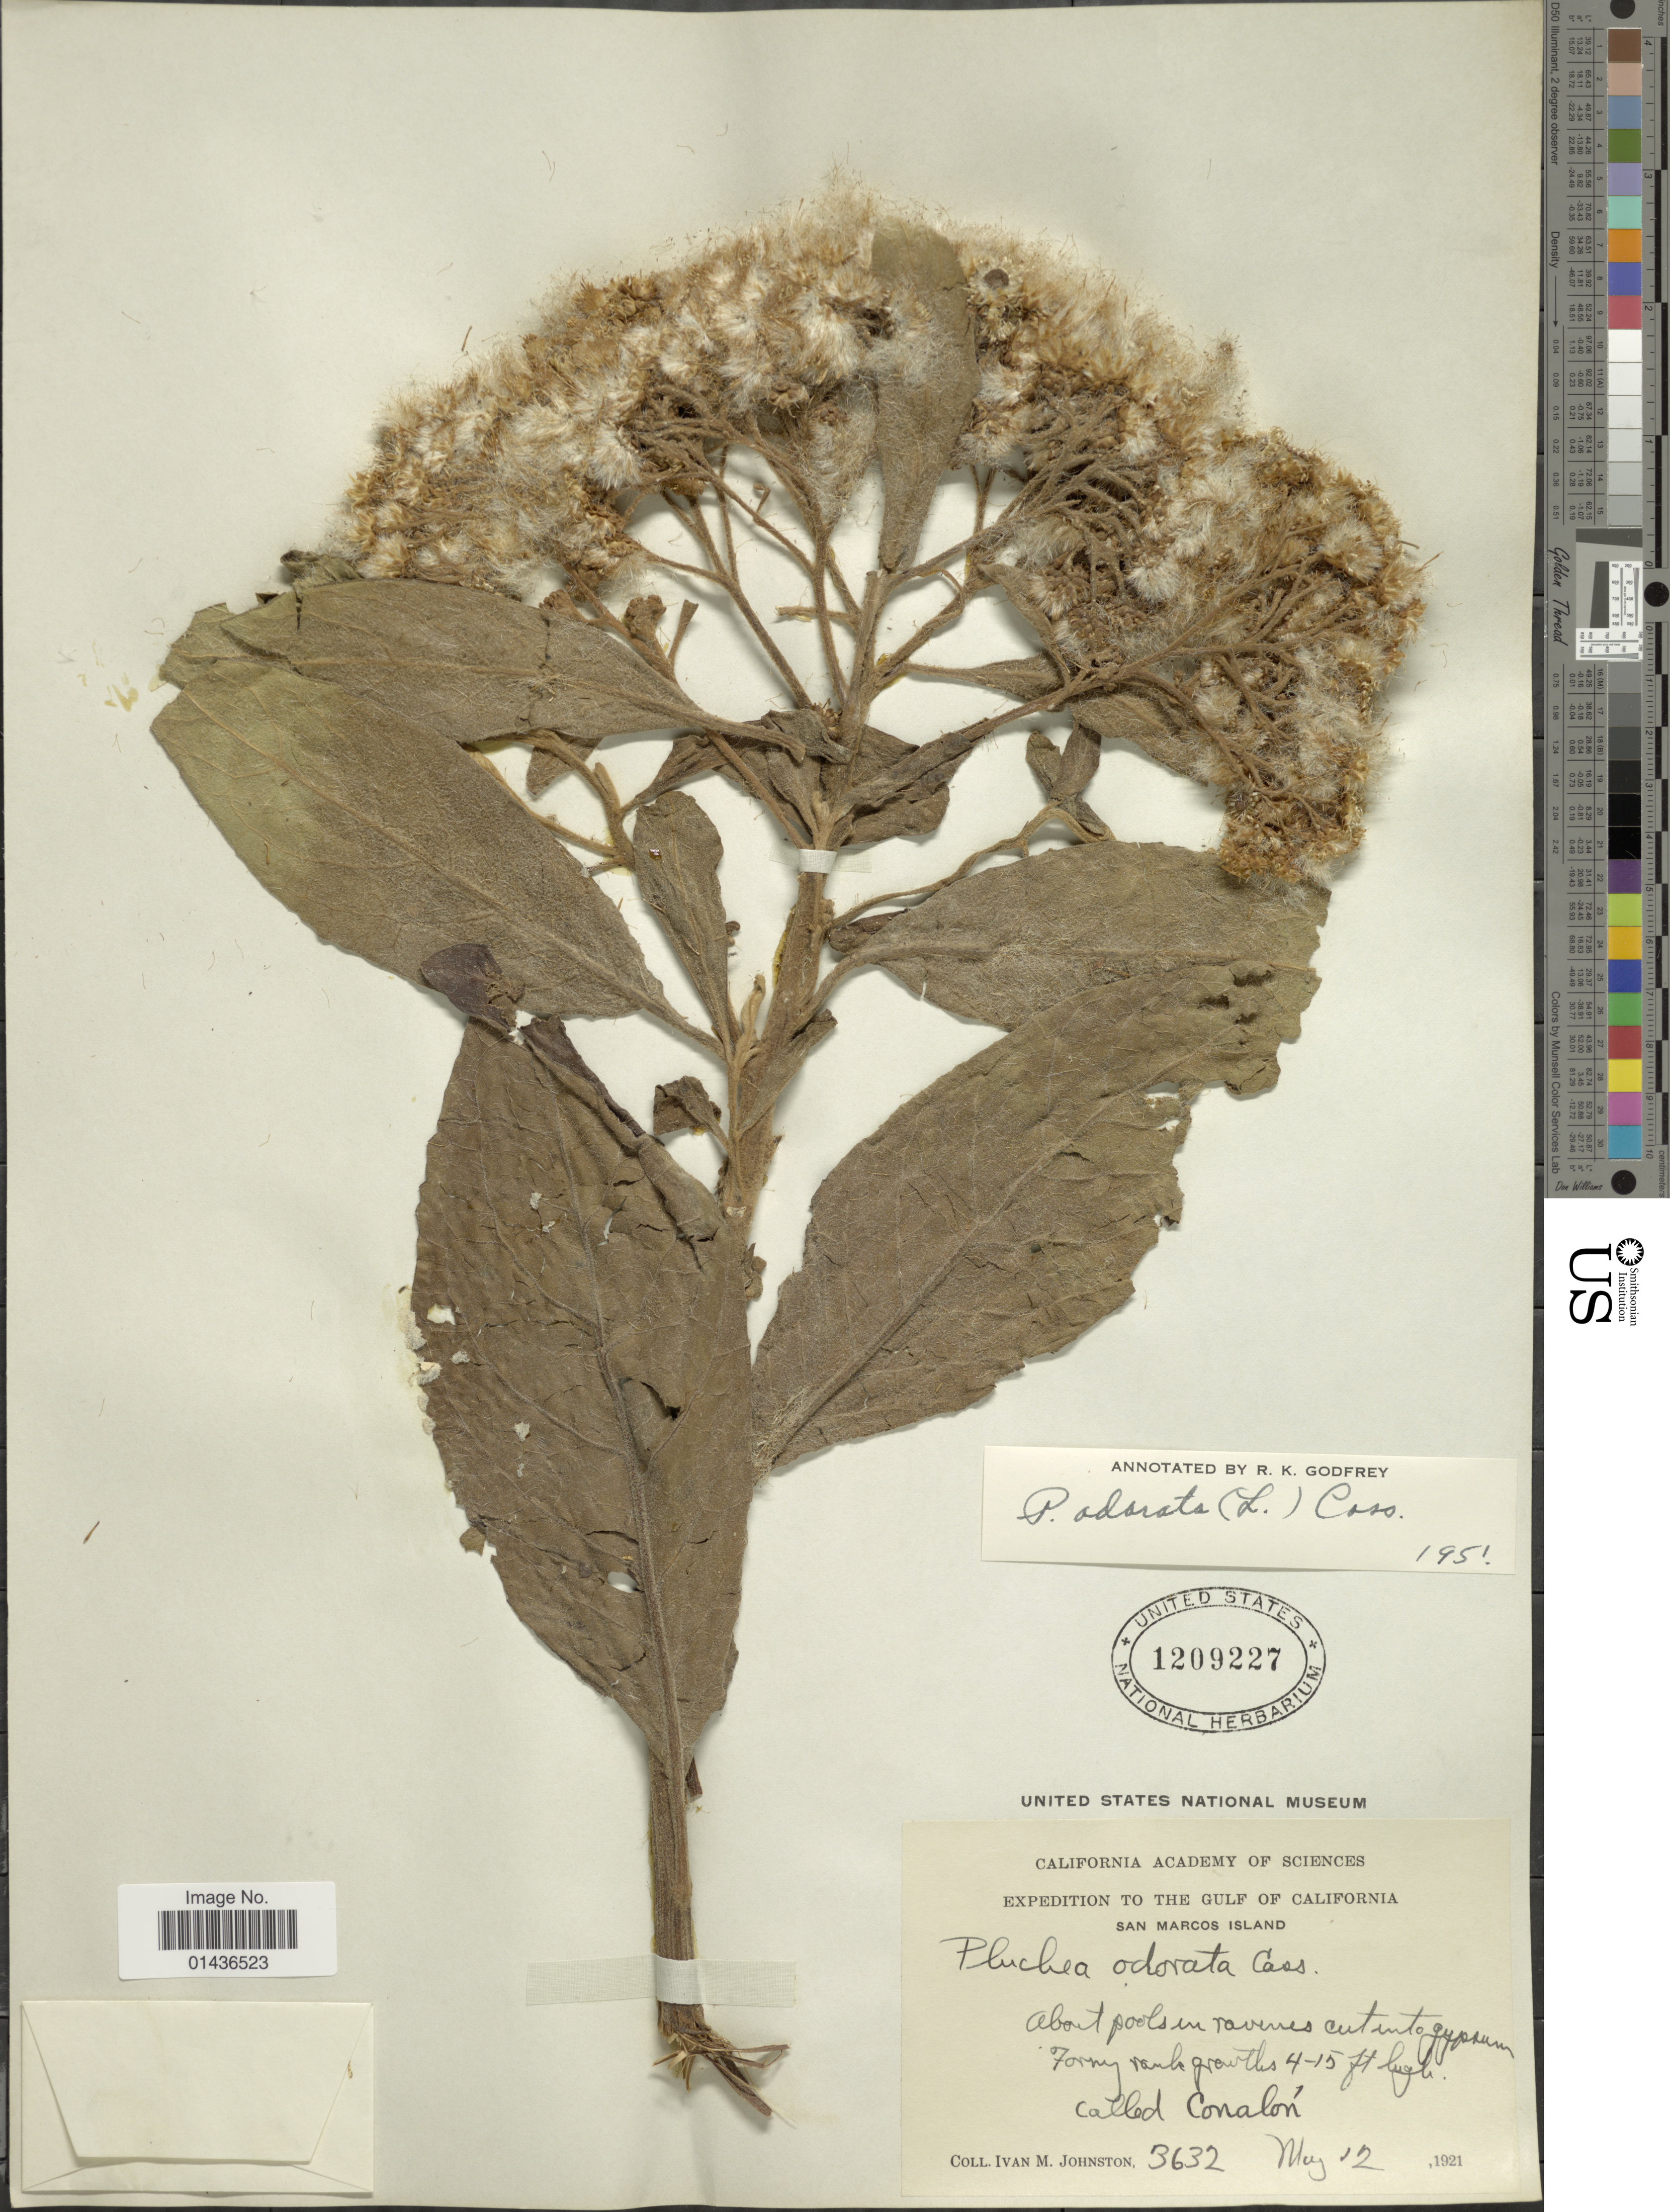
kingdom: Plantae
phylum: Tracheophyta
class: Magnoliopsida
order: Asterales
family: Asteraceae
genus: Pluchea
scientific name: Pluchea carolinensis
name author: (Jacq.) D. Don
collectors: I.M. Johnston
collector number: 3632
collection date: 1921-05-12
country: Guatemala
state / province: San Marcos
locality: Gulf of California, San Marcos Island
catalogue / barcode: US 1209227